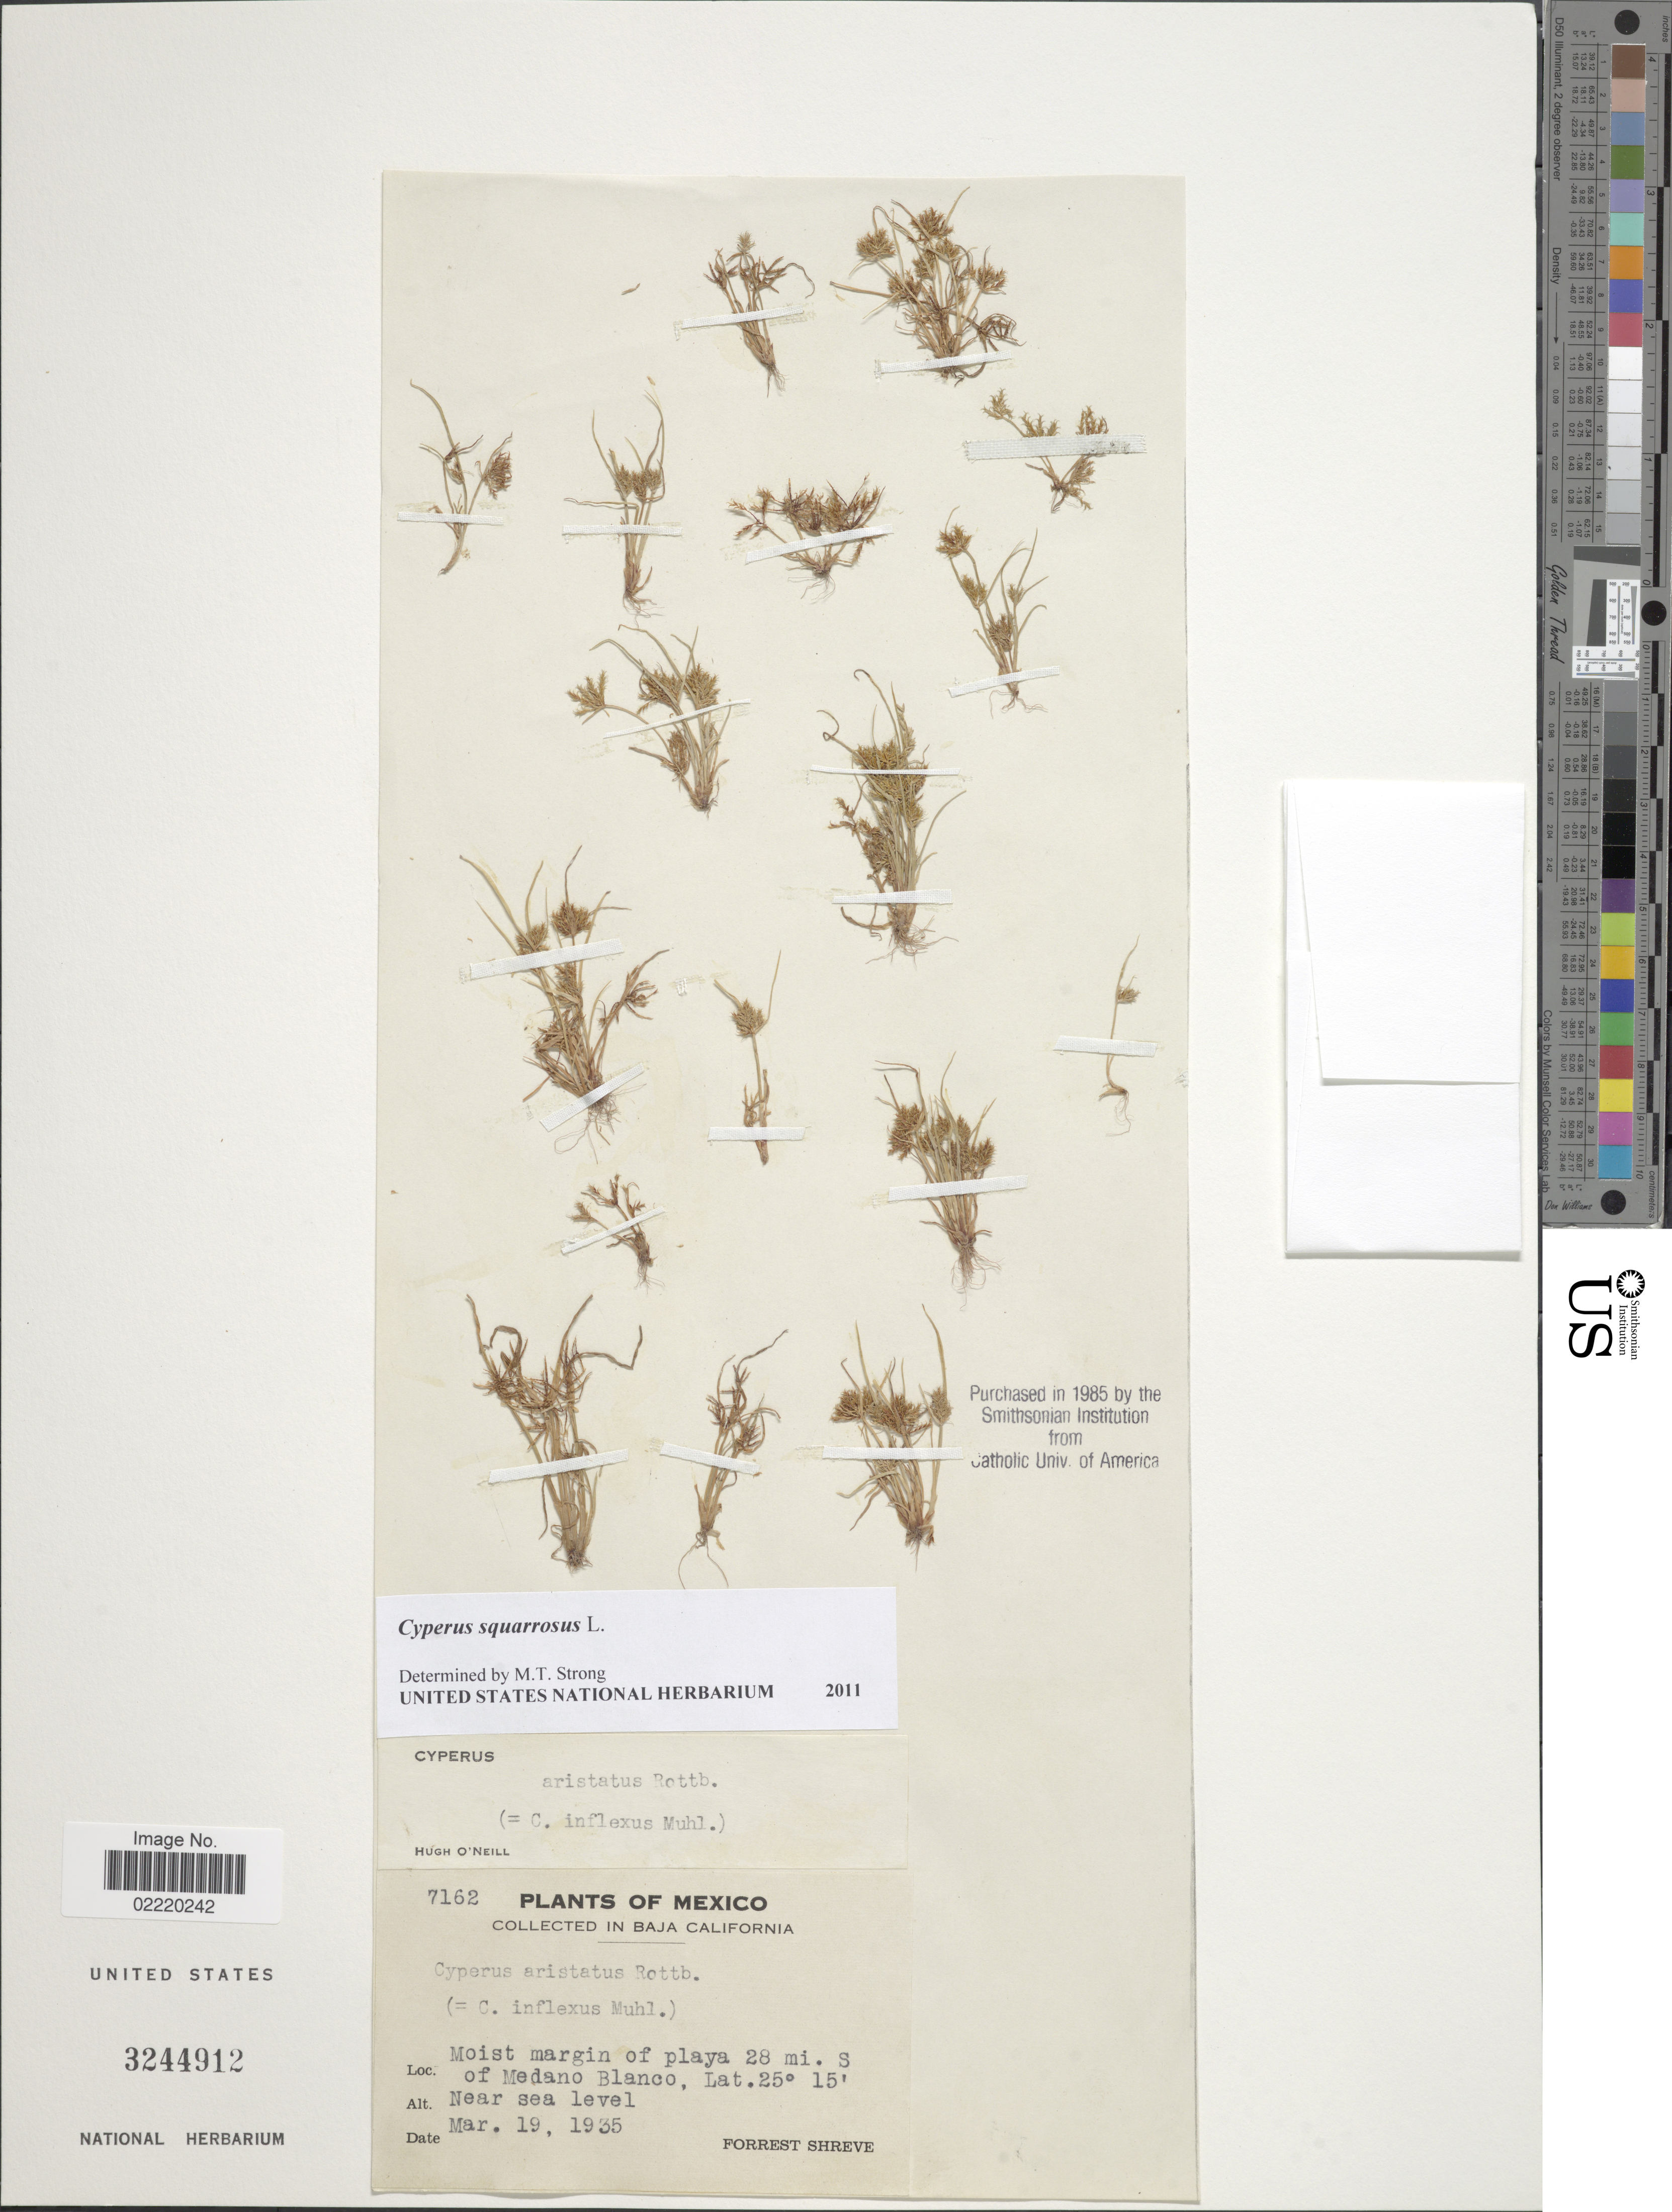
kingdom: Plantae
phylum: Tracheophyta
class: Liliopsida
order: Poales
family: Cyperaceae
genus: Cyperus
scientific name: Cyperus squarrosus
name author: L.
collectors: F. Shreve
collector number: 7162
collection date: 1935-03-19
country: Mexico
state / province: Baja California Sur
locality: Moist margin of playa 28 mi. S of Medano Blanco.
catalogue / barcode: US 3244912